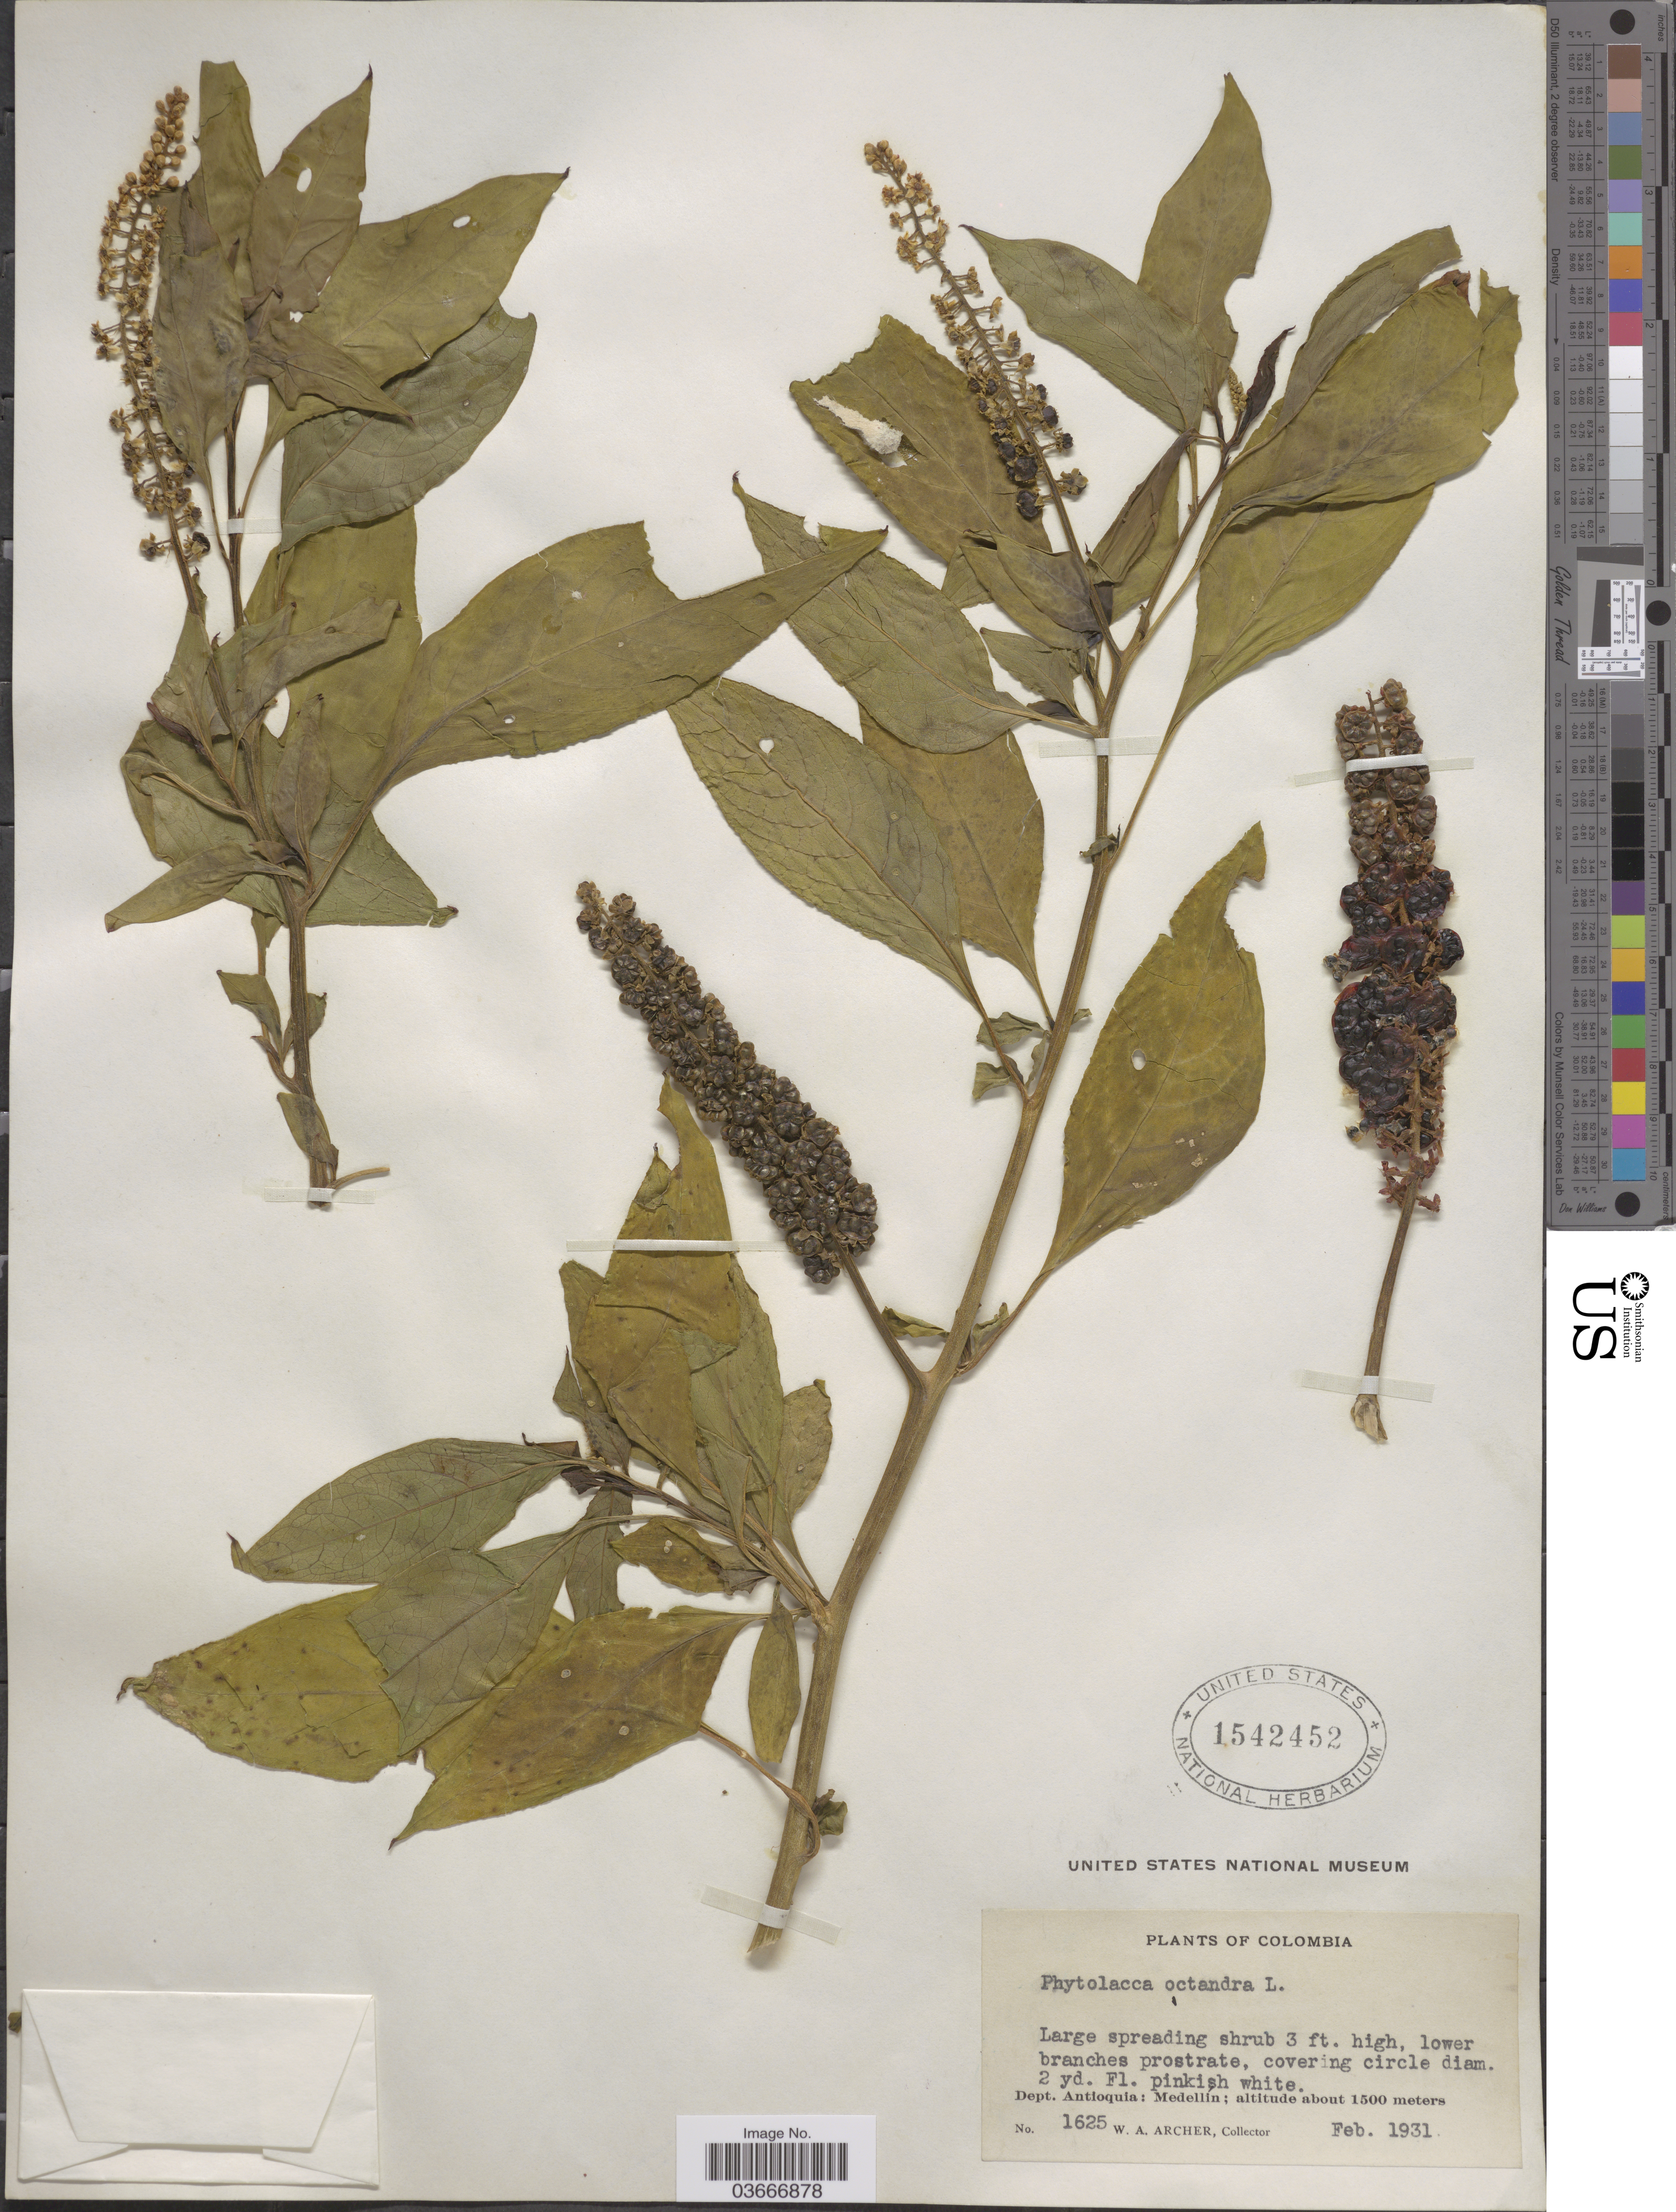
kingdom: Plantae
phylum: Tracheophyta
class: Magnoliopsida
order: Caryophyllales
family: Phytolaccaceae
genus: Phytolacca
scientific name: Phytolacca icosandra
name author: L.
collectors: W. Archer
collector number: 1625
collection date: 1931-02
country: Colombia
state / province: Antioquia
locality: Dept. Antioquia: Medellín.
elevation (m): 1500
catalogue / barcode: US 1542452